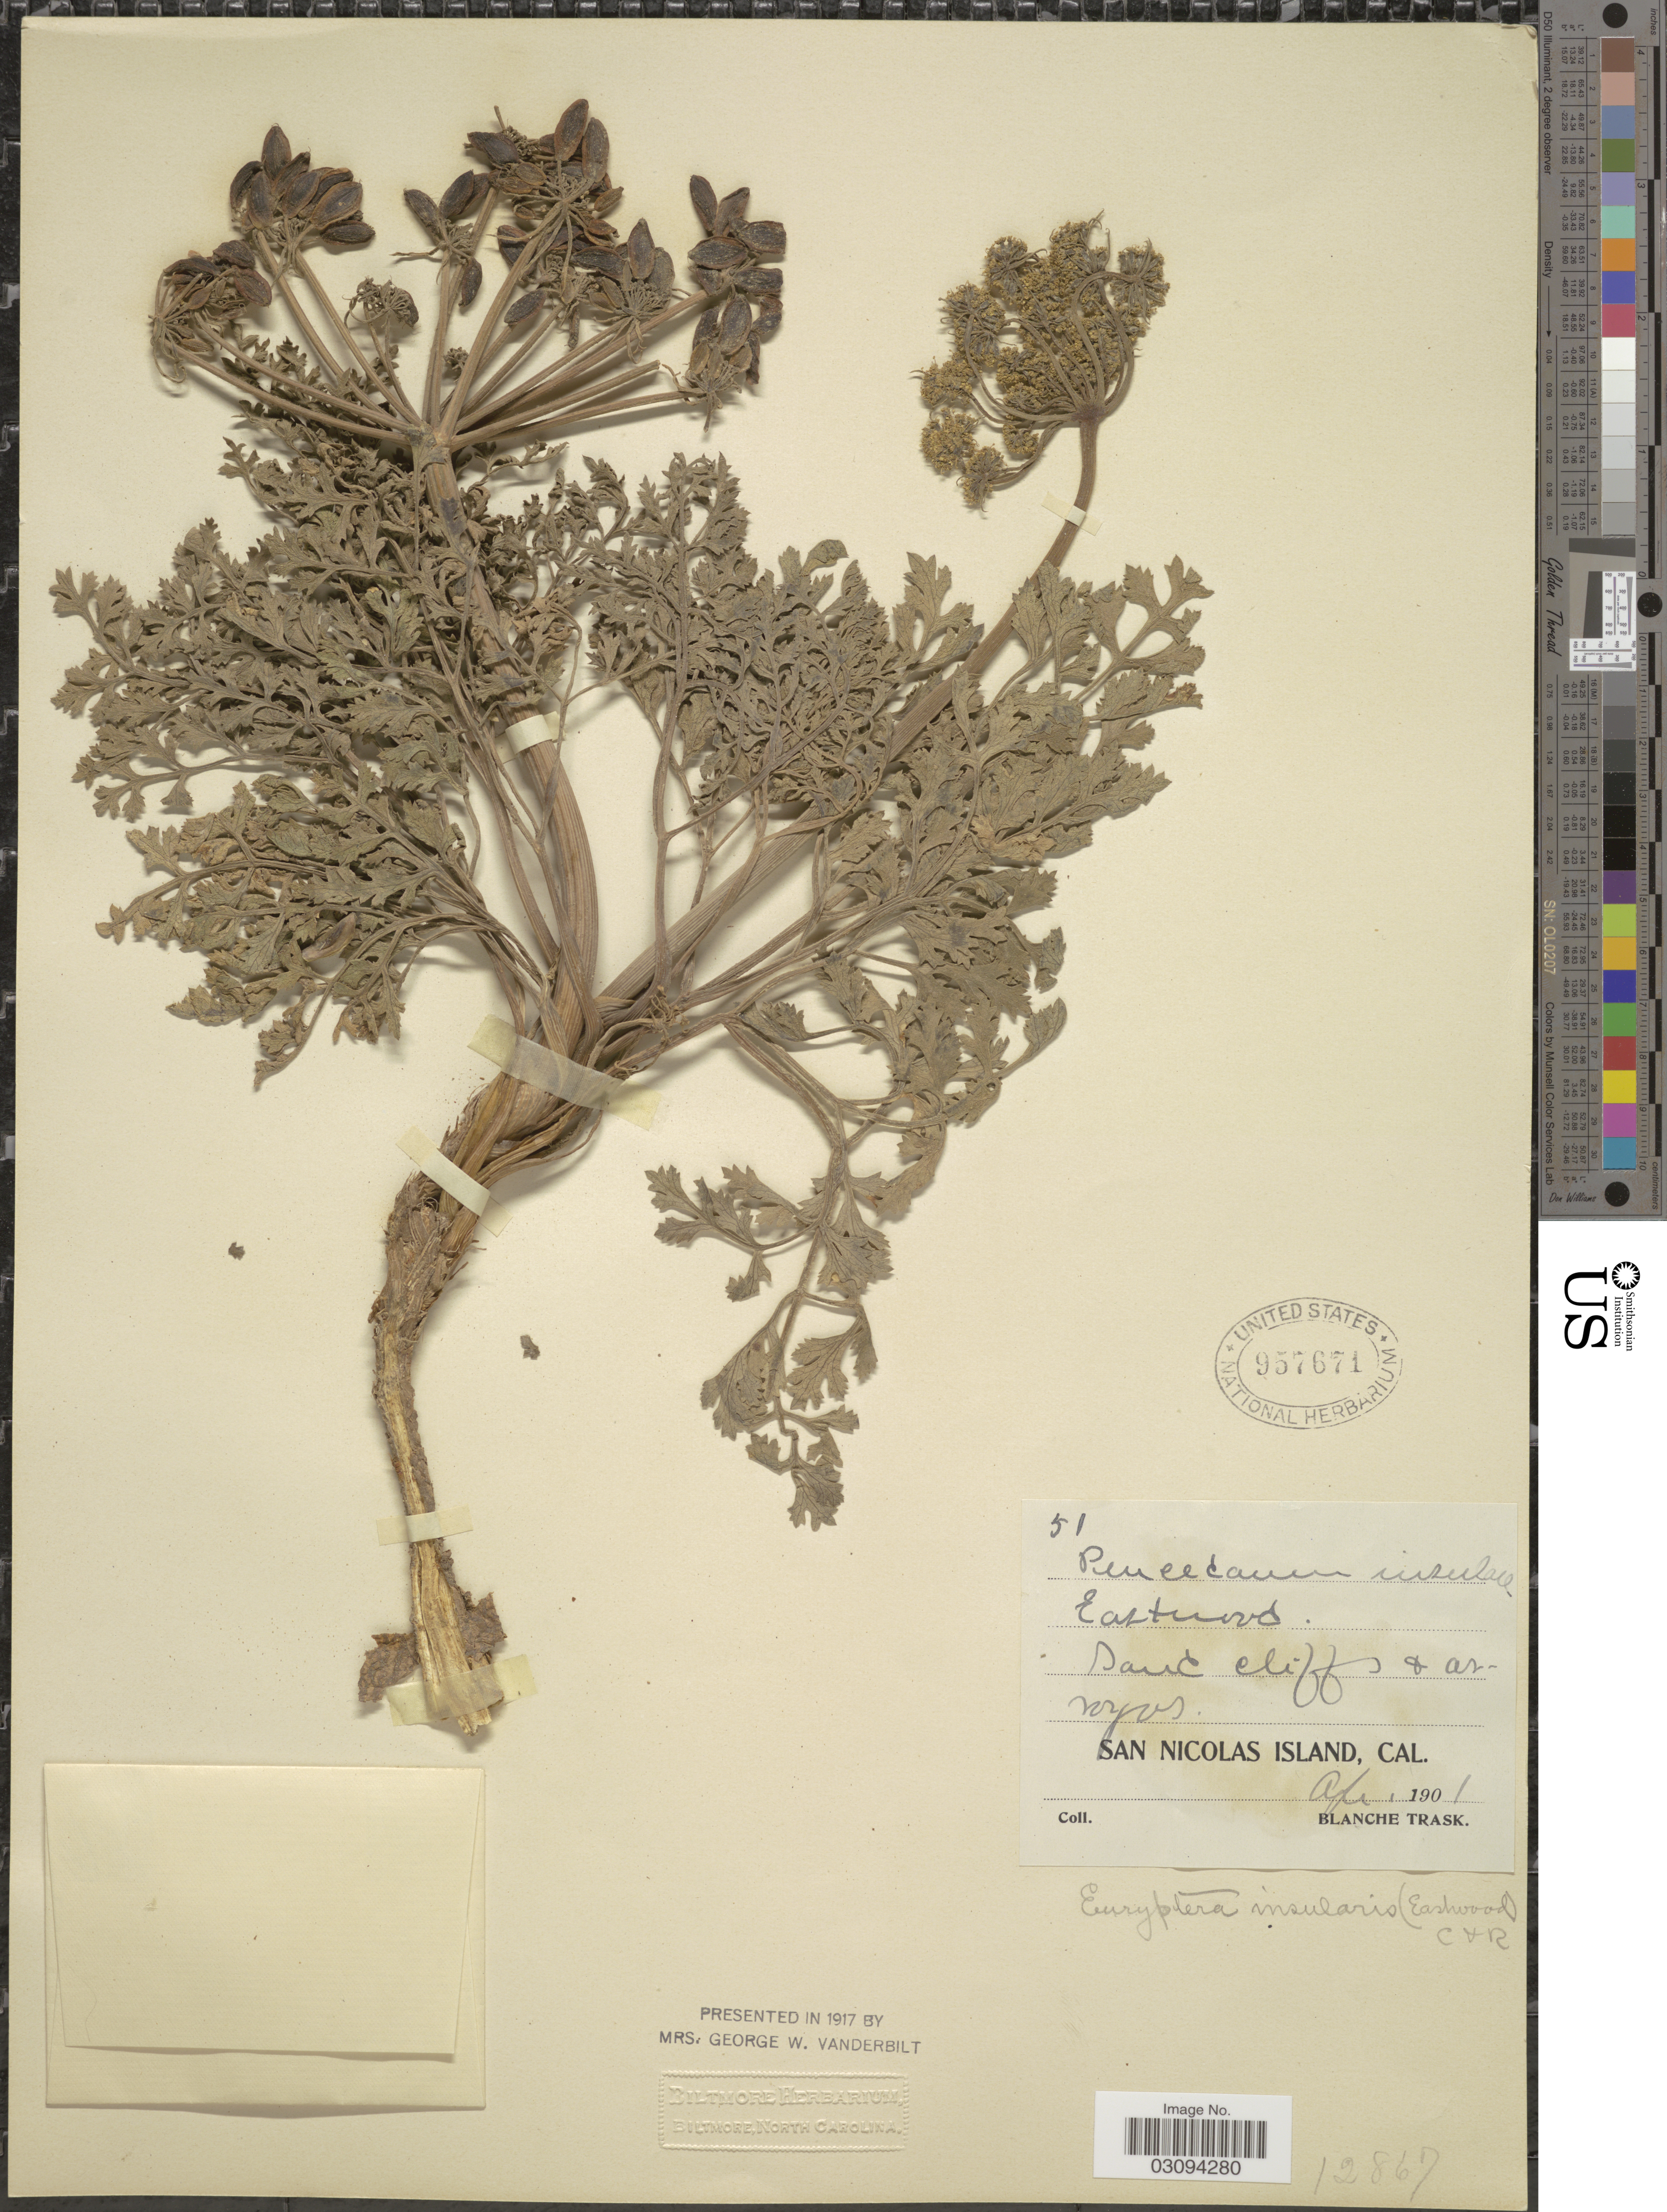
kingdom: Plantae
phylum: Tracheophyta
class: Magnoliopsida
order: Apiales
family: Apiaceae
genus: Lomatium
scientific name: Lomatium insulare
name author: (Eastw.) Munz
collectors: B. Trask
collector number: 51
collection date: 1901-04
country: United States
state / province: California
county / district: Ventura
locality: San Nicolas Island.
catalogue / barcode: US 957671